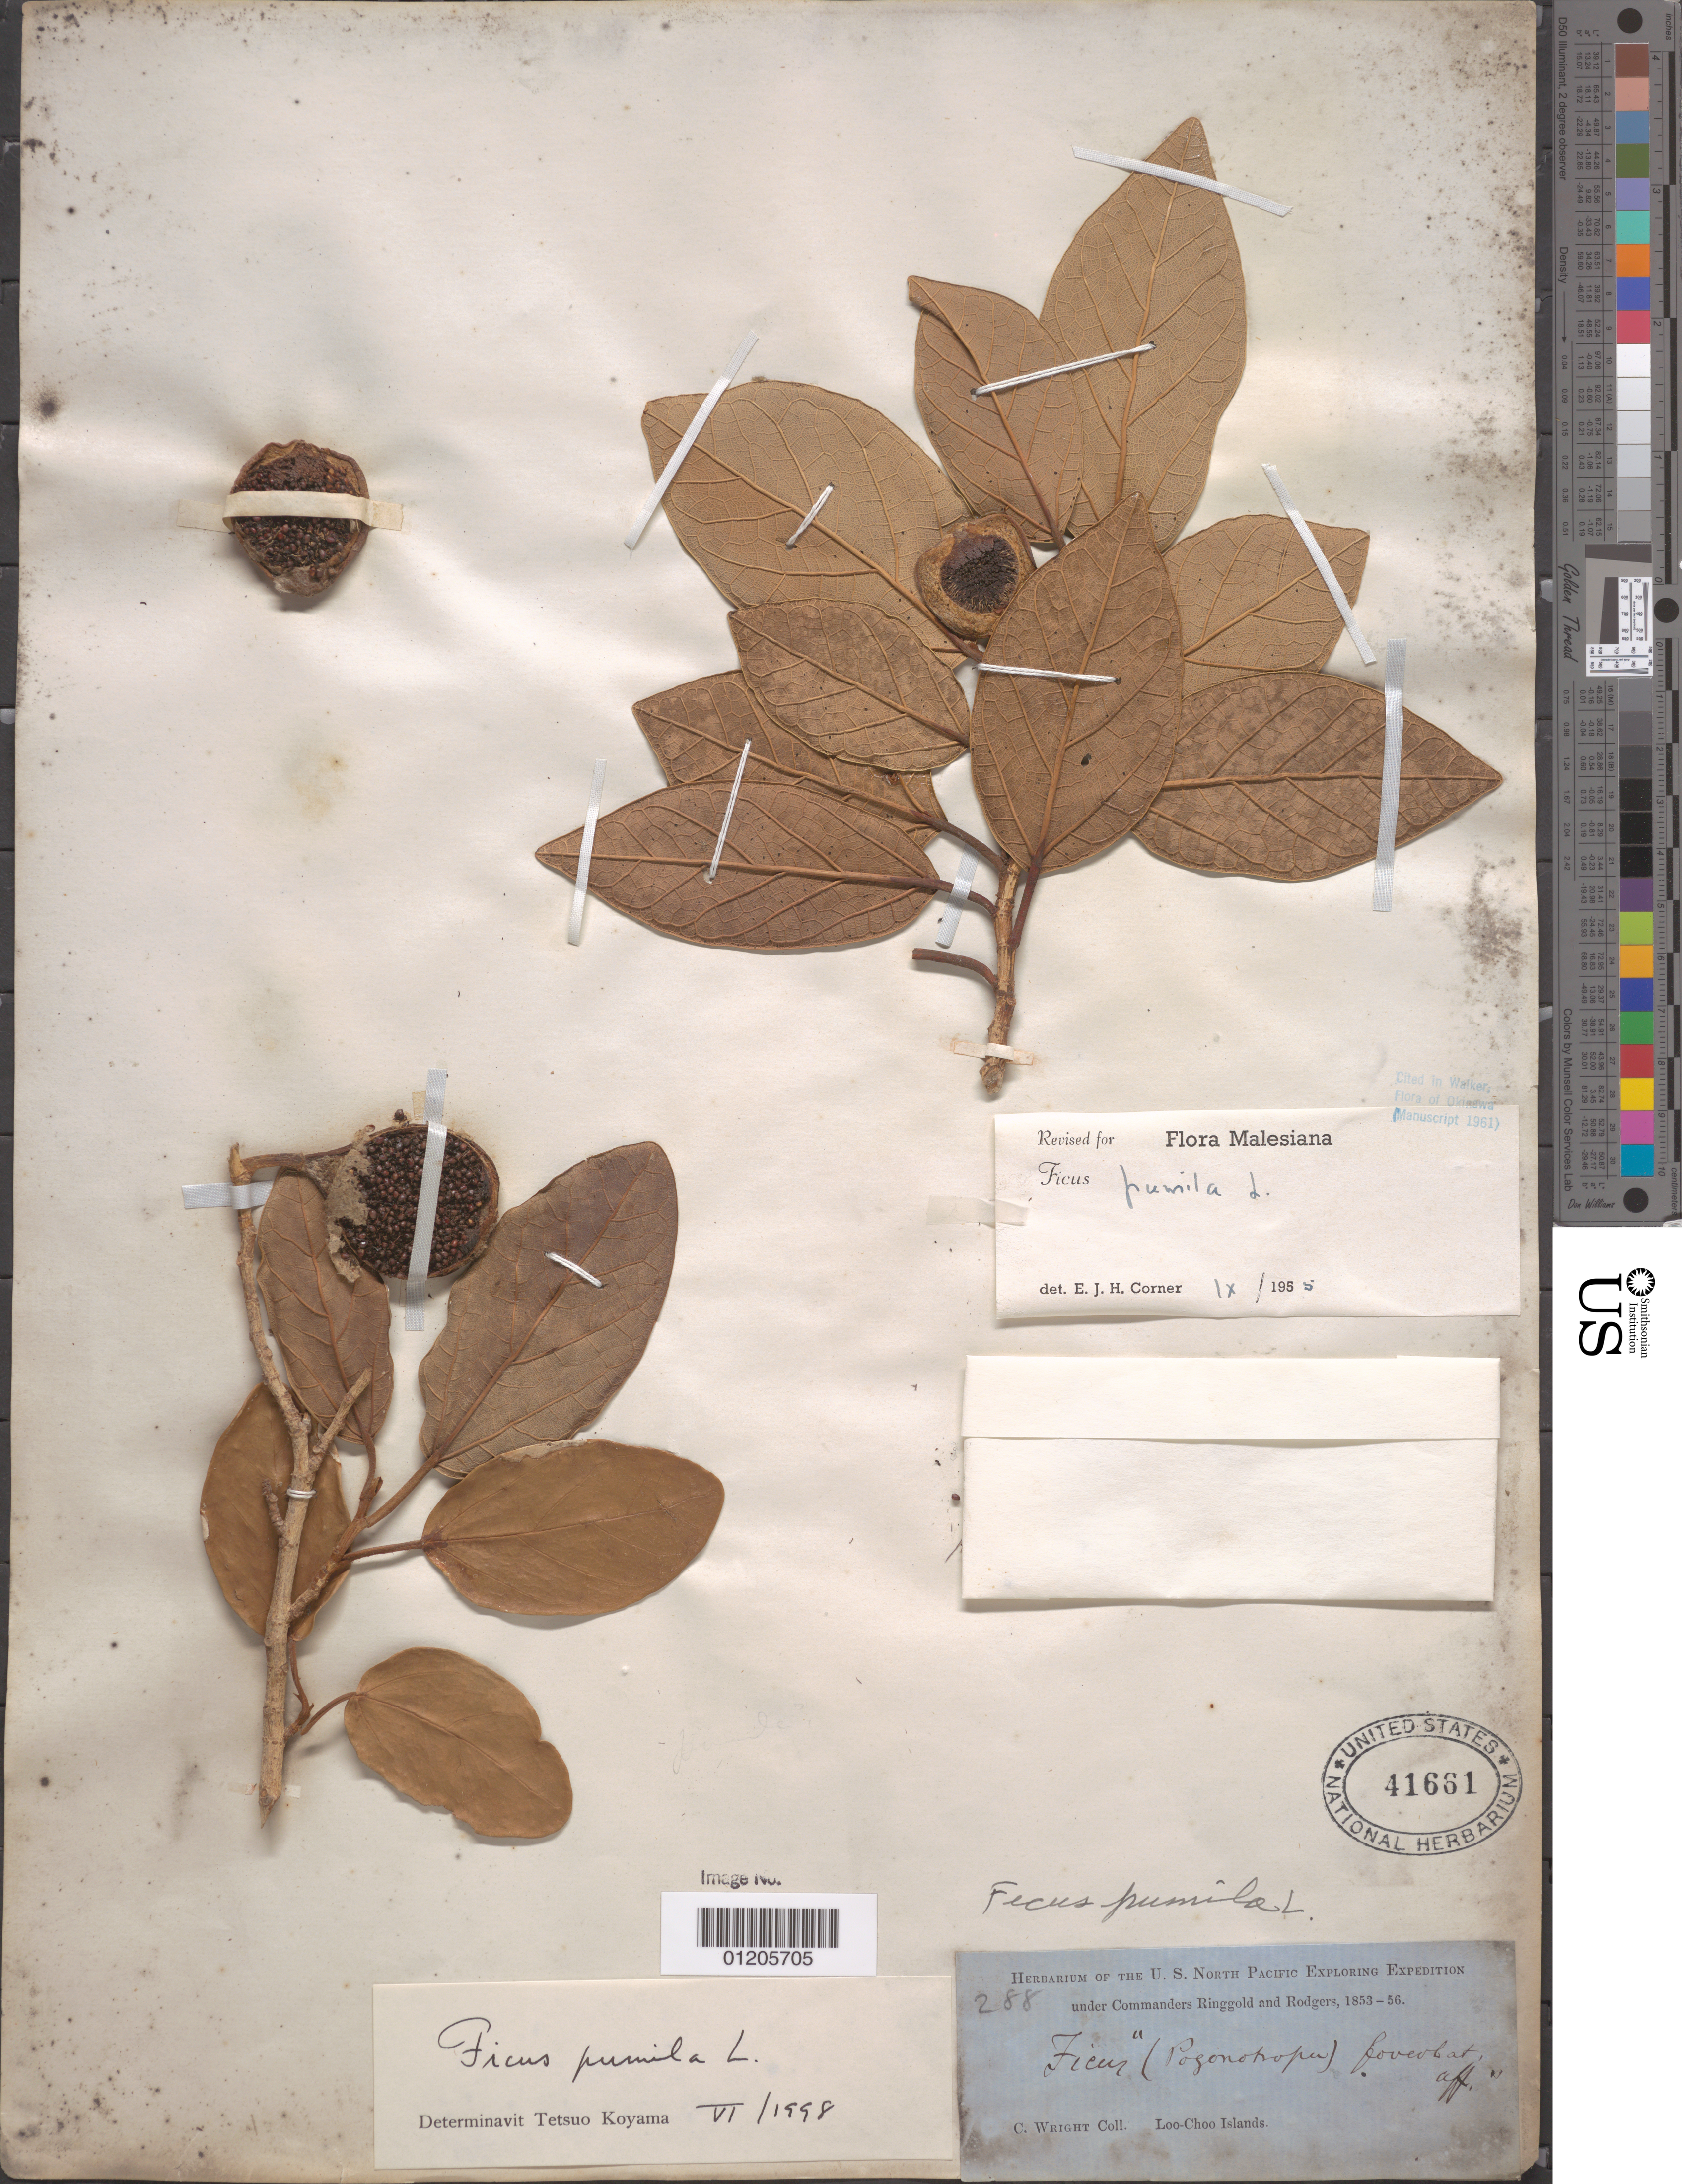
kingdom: Plantae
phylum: Tracheophyta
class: Magnoliopsida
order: Rosales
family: Moraceae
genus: Ficus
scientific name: Ficus pumila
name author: L.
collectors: C. Wright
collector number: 288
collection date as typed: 1853 to -- --- 1856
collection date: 1853/1856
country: Japan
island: Ryukyu Islands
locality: Loo Choo Islands.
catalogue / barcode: US 41661